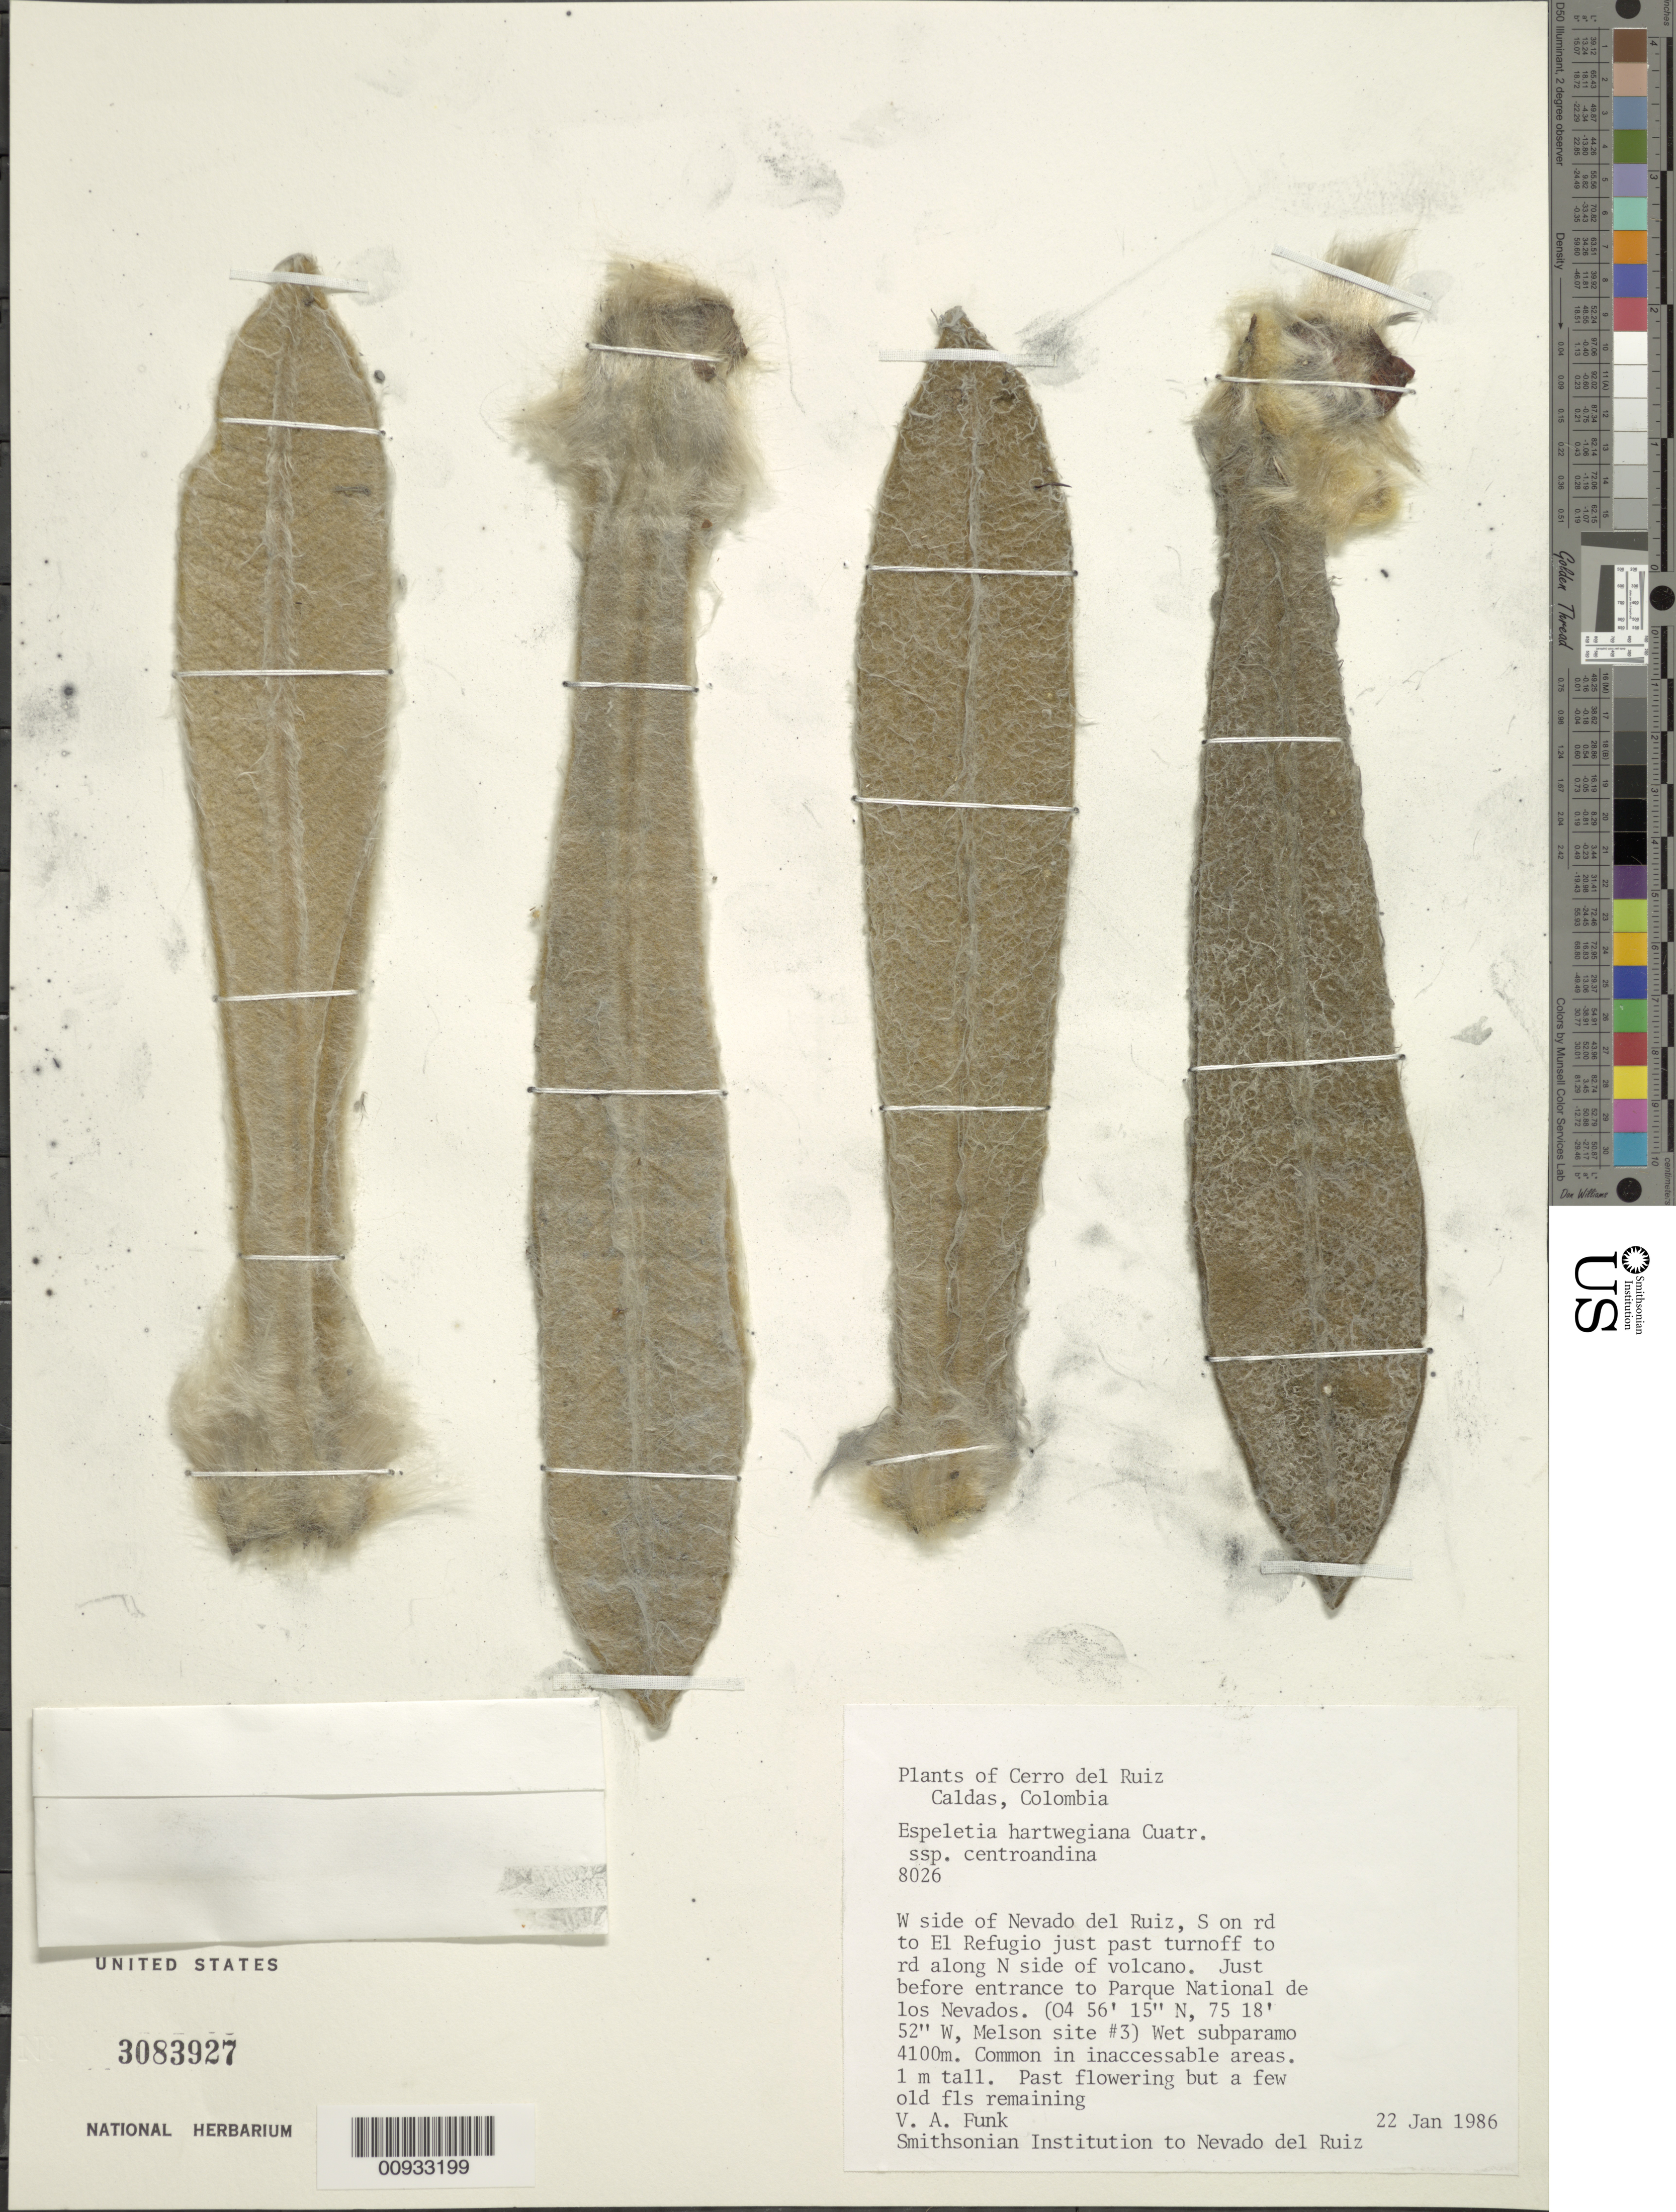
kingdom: Plantae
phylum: Tracheophyta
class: Magnoliopsida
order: Asterales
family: Asteraceae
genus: Espeletia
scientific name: Espeletia hartwegiana subsp. centroandina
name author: Cuatrec.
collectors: V. Funk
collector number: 8026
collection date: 1986-01-22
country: Colombia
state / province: Caldas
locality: Cerro del Ruiz, W side of Nevado del Ruiz, S on rd to El Refugio just past turnoff to rd along N side of volcano, just before entrance to Parque National de los Nevados, Melson site #3.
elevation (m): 4100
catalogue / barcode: US 3083927